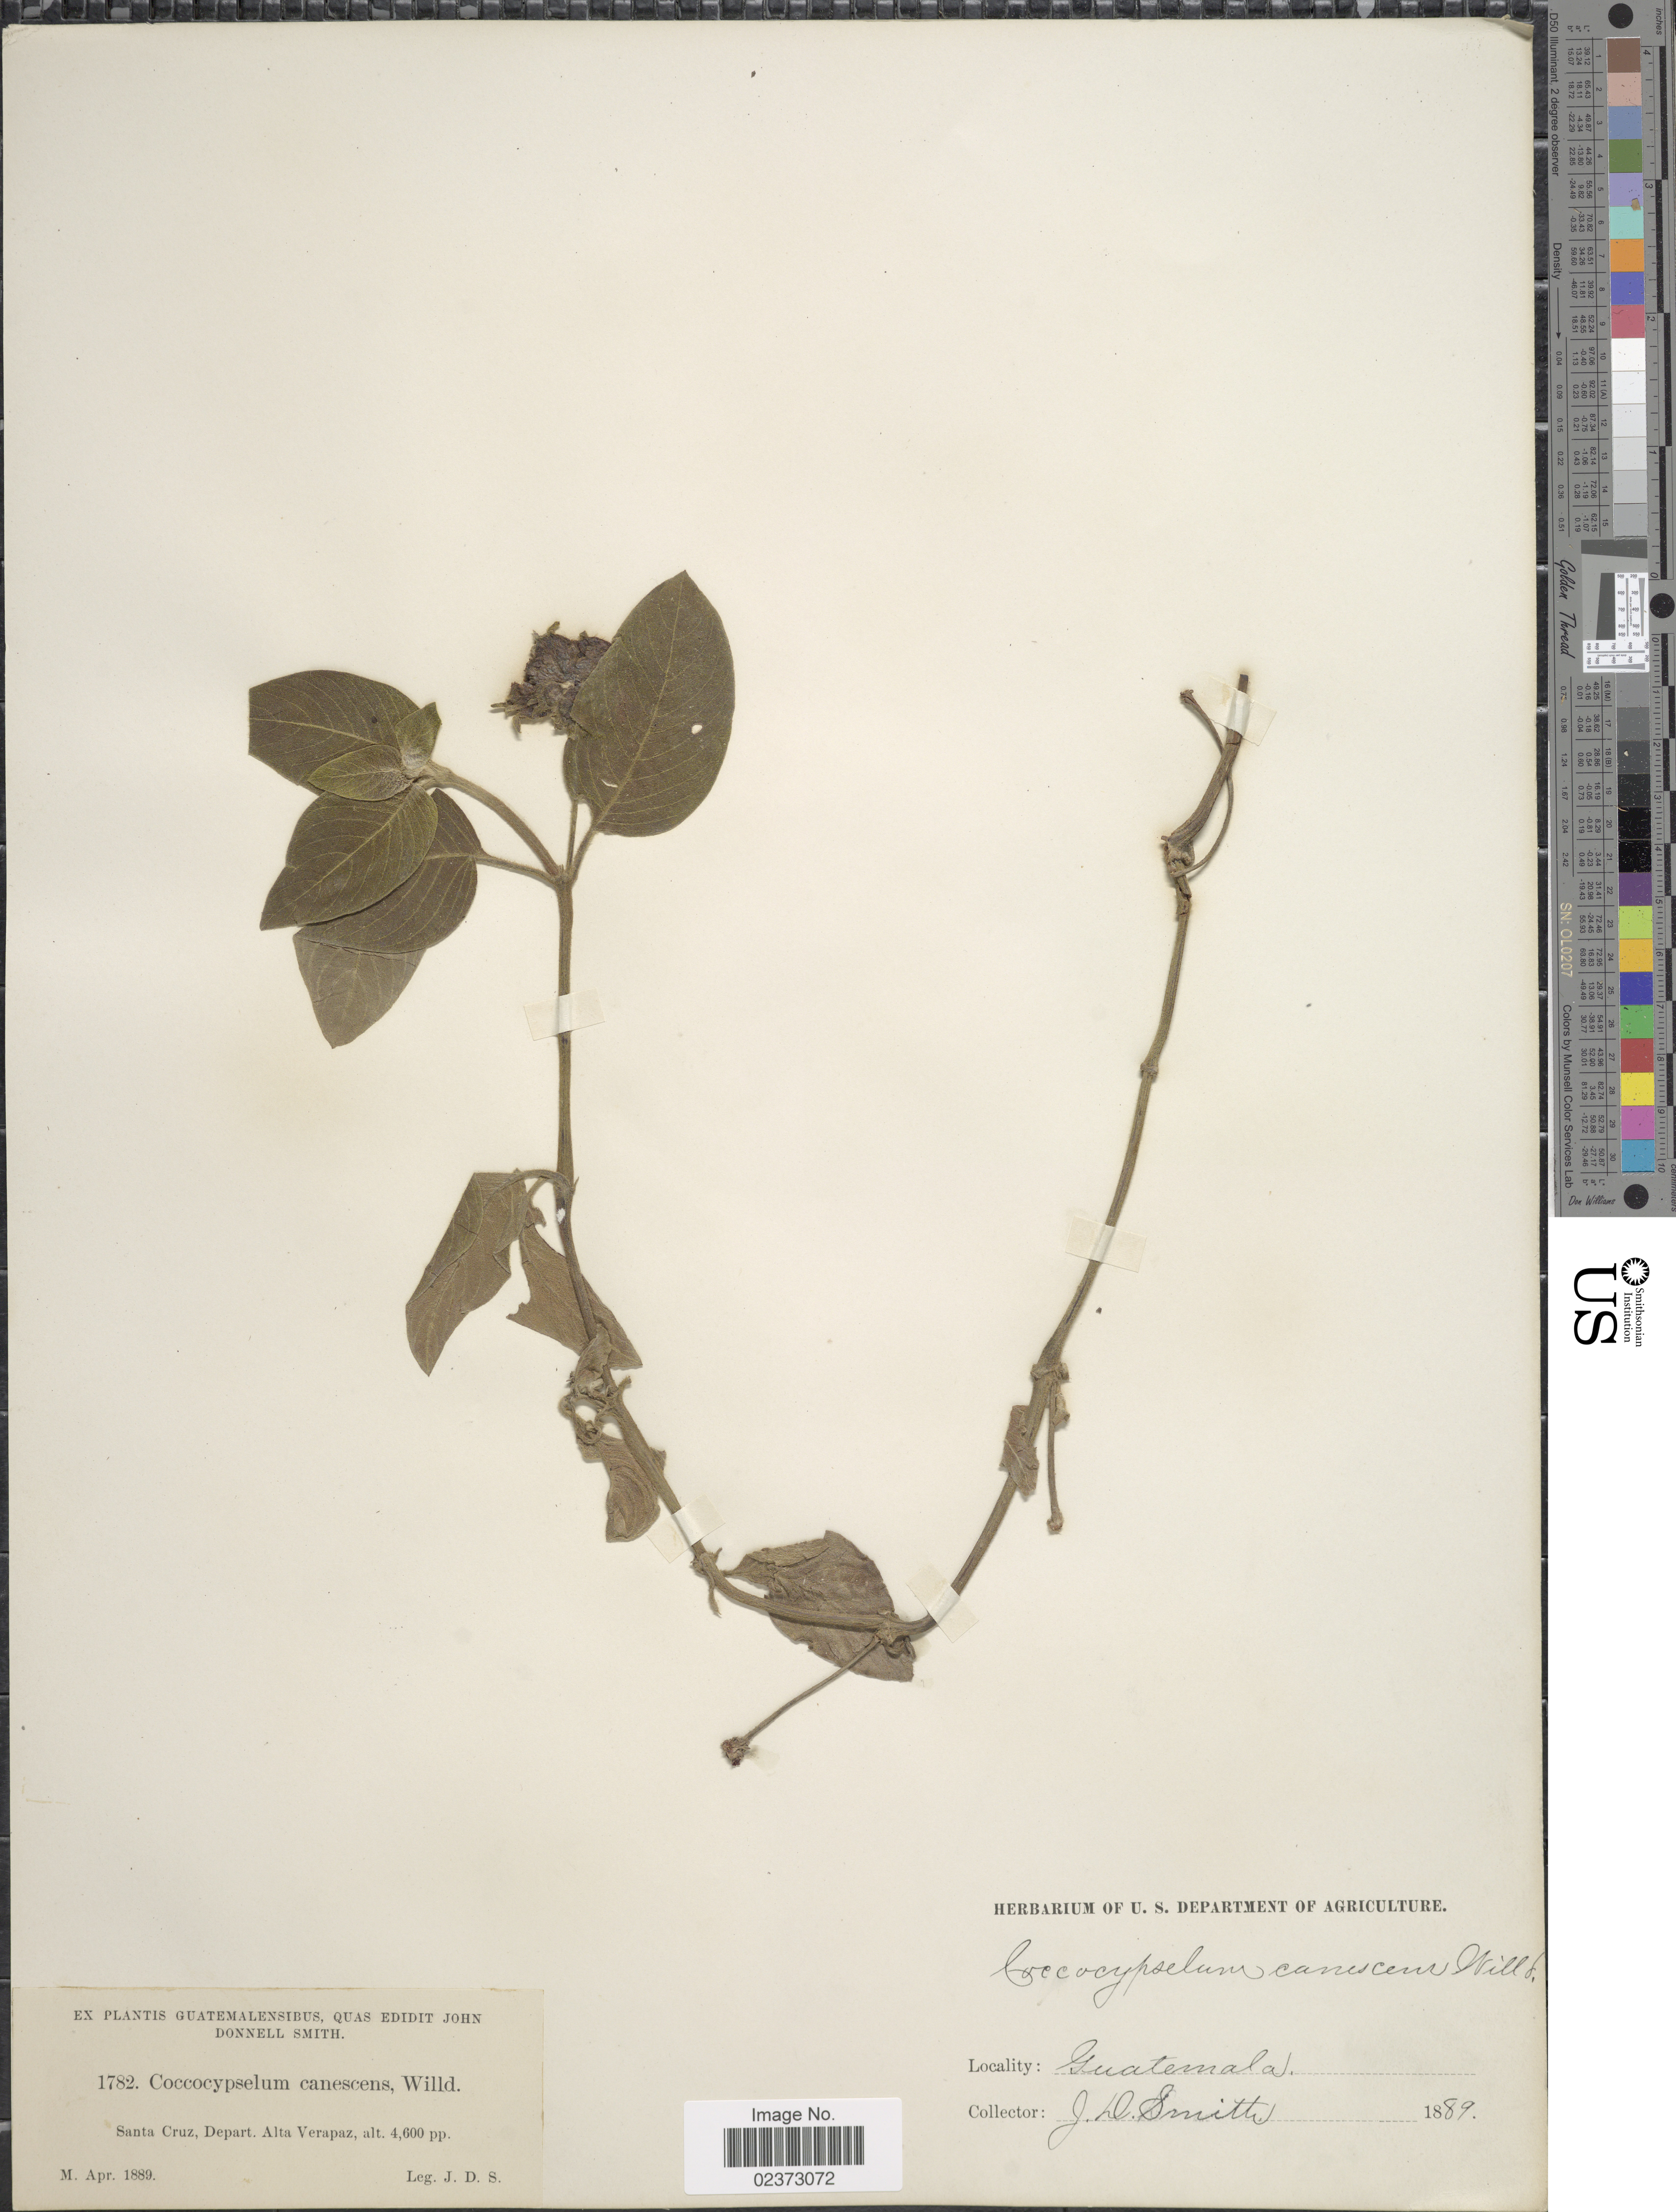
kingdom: Plantae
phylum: Tracheophyta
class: Magnoliopsida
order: Gentianales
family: Rubiaceae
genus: Coccocypselum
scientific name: Coccocypselum lanceolatum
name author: (Ruiz & Pav.) Pers.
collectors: J. Donnell Smith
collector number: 1782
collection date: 1889-04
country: Guatemala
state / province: Alta Verapaz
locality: Santa Cruz, Depart, Alta Verapaz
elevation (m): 1402